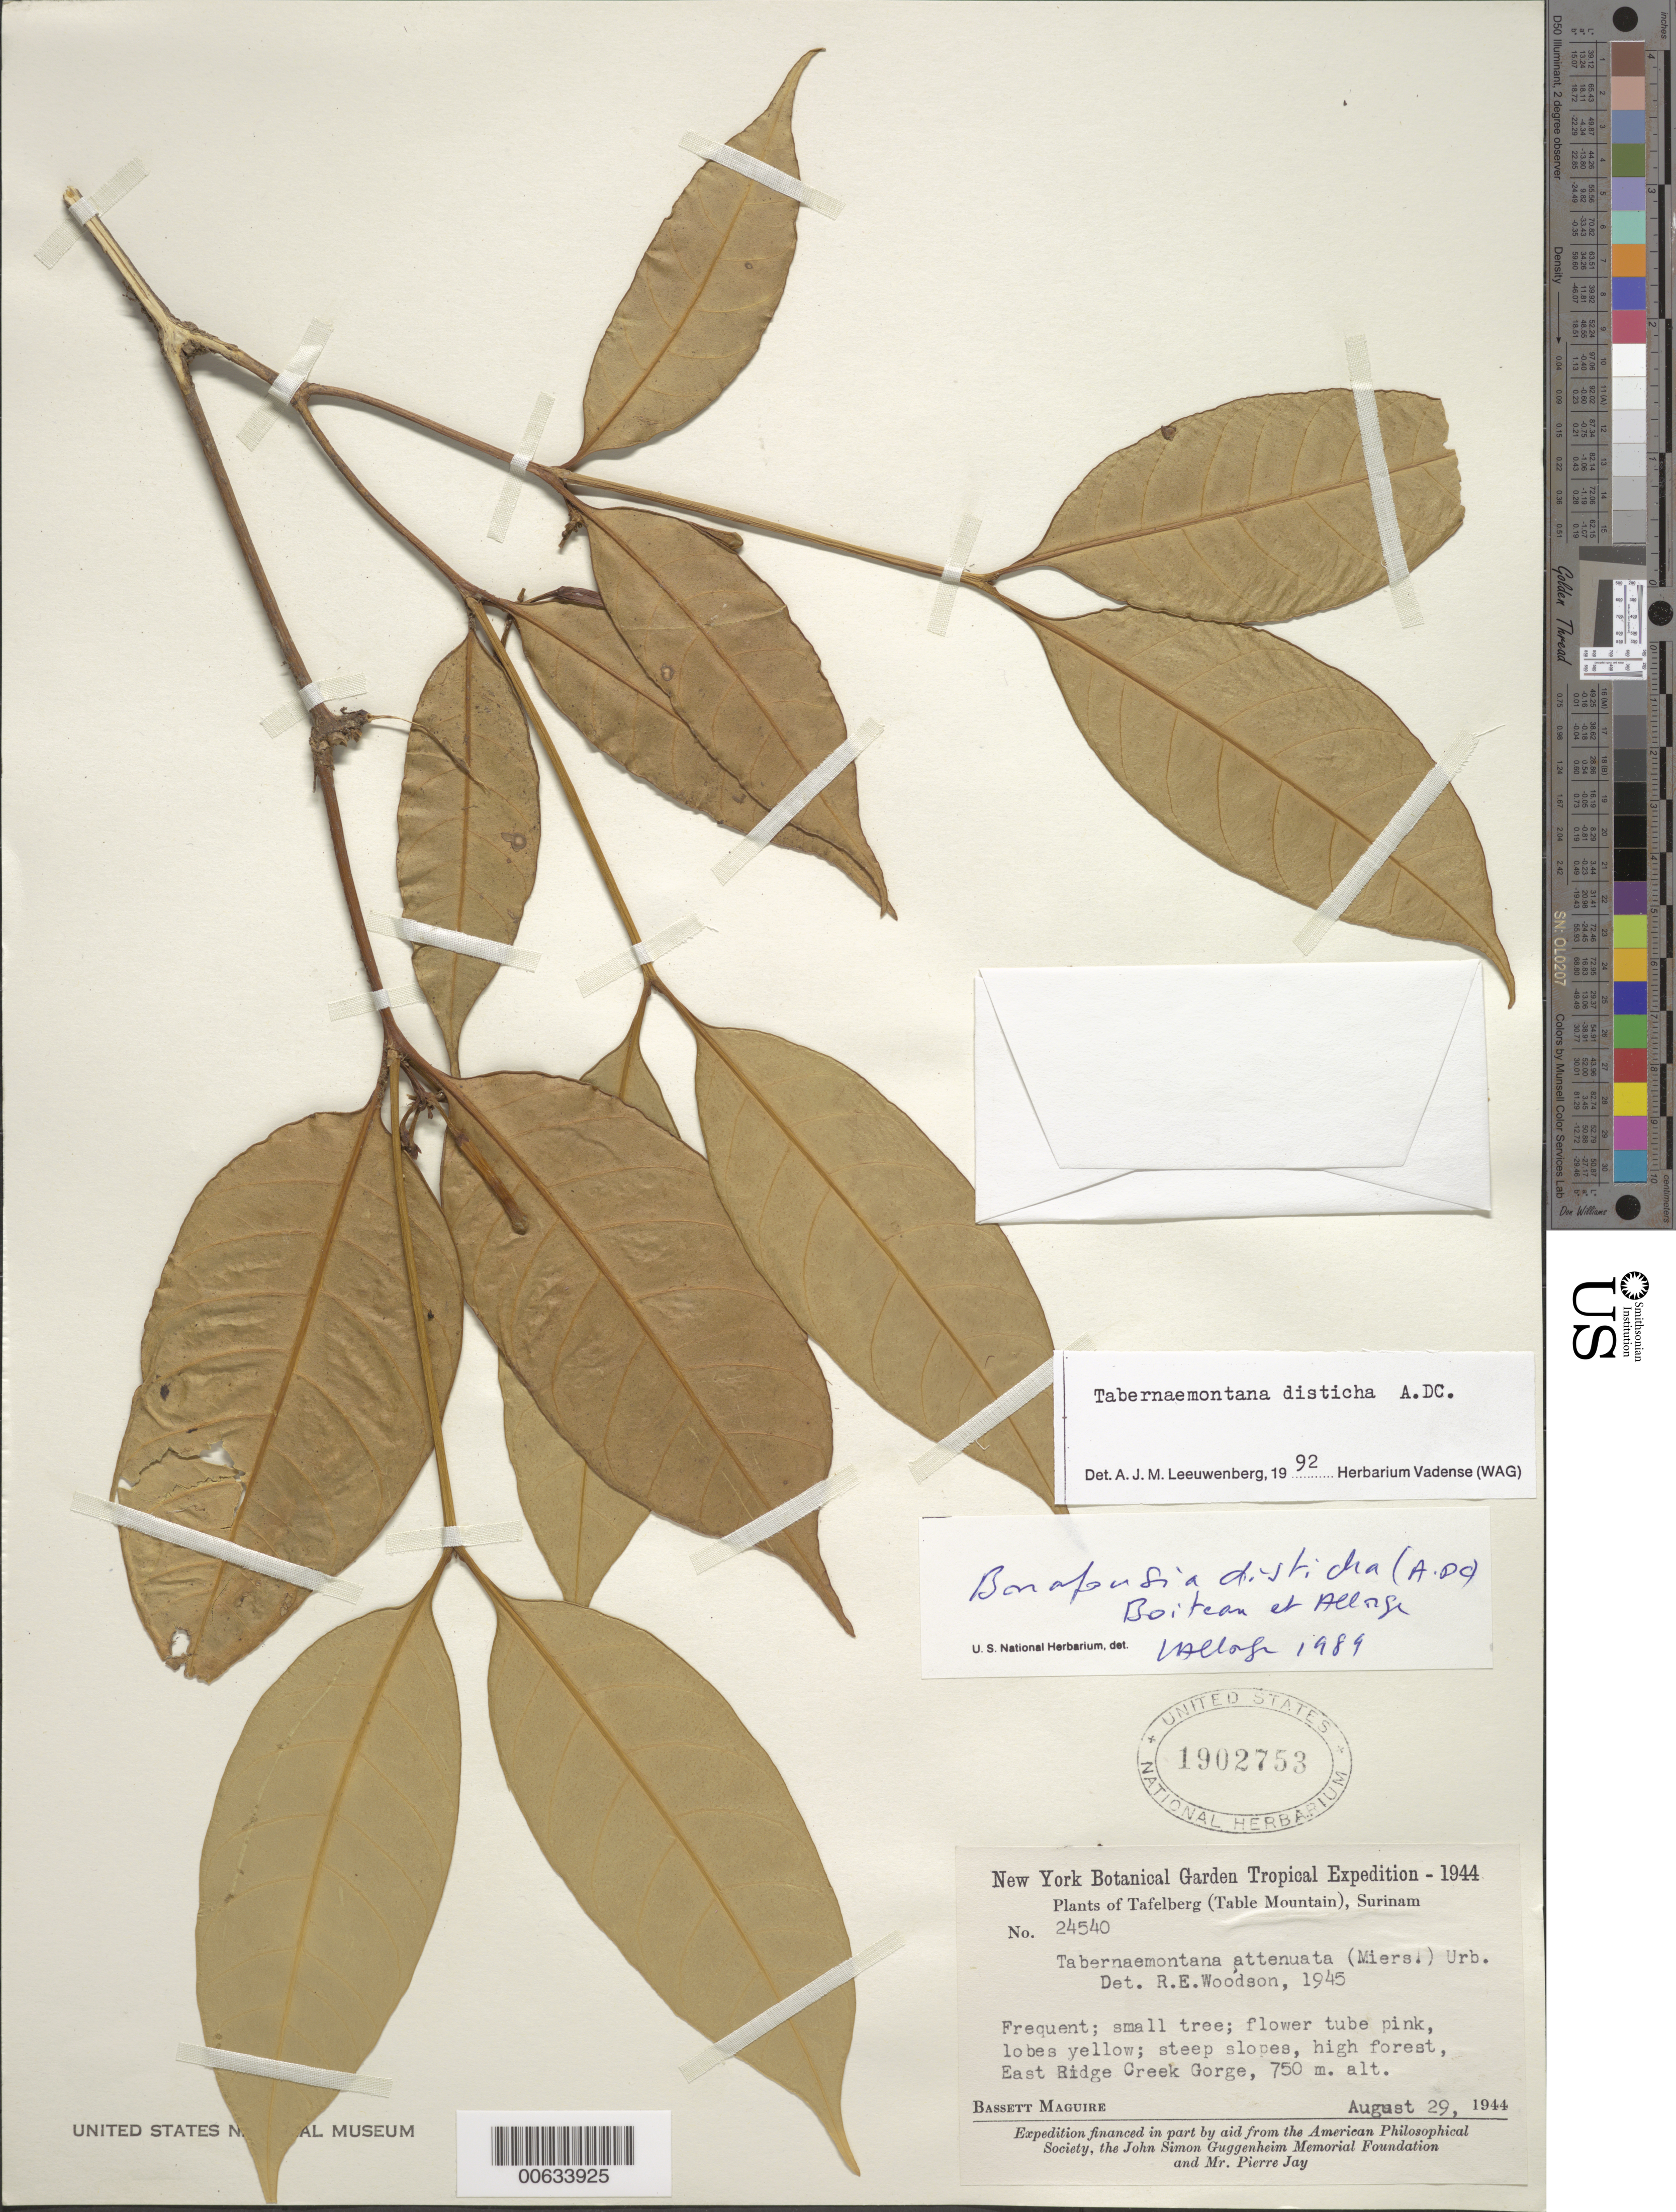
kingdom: Plantae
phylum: Tracheophyta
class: Magnoliopsida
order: Gentianales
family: Apocynaceae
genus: Tabernaemontana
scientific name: Tabernaemontana disticha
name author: A. DC.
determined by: Leeuwenberg, A. J. M.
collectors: B. Maguire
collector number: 24540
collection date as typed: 29-Aug-44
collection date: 1944-08-29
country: Suriname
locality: Tafelberg (Table Mountain), East Ridge Creek Gorge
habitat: Steep slopes, high forest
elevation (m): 750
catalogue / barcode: US 1902753